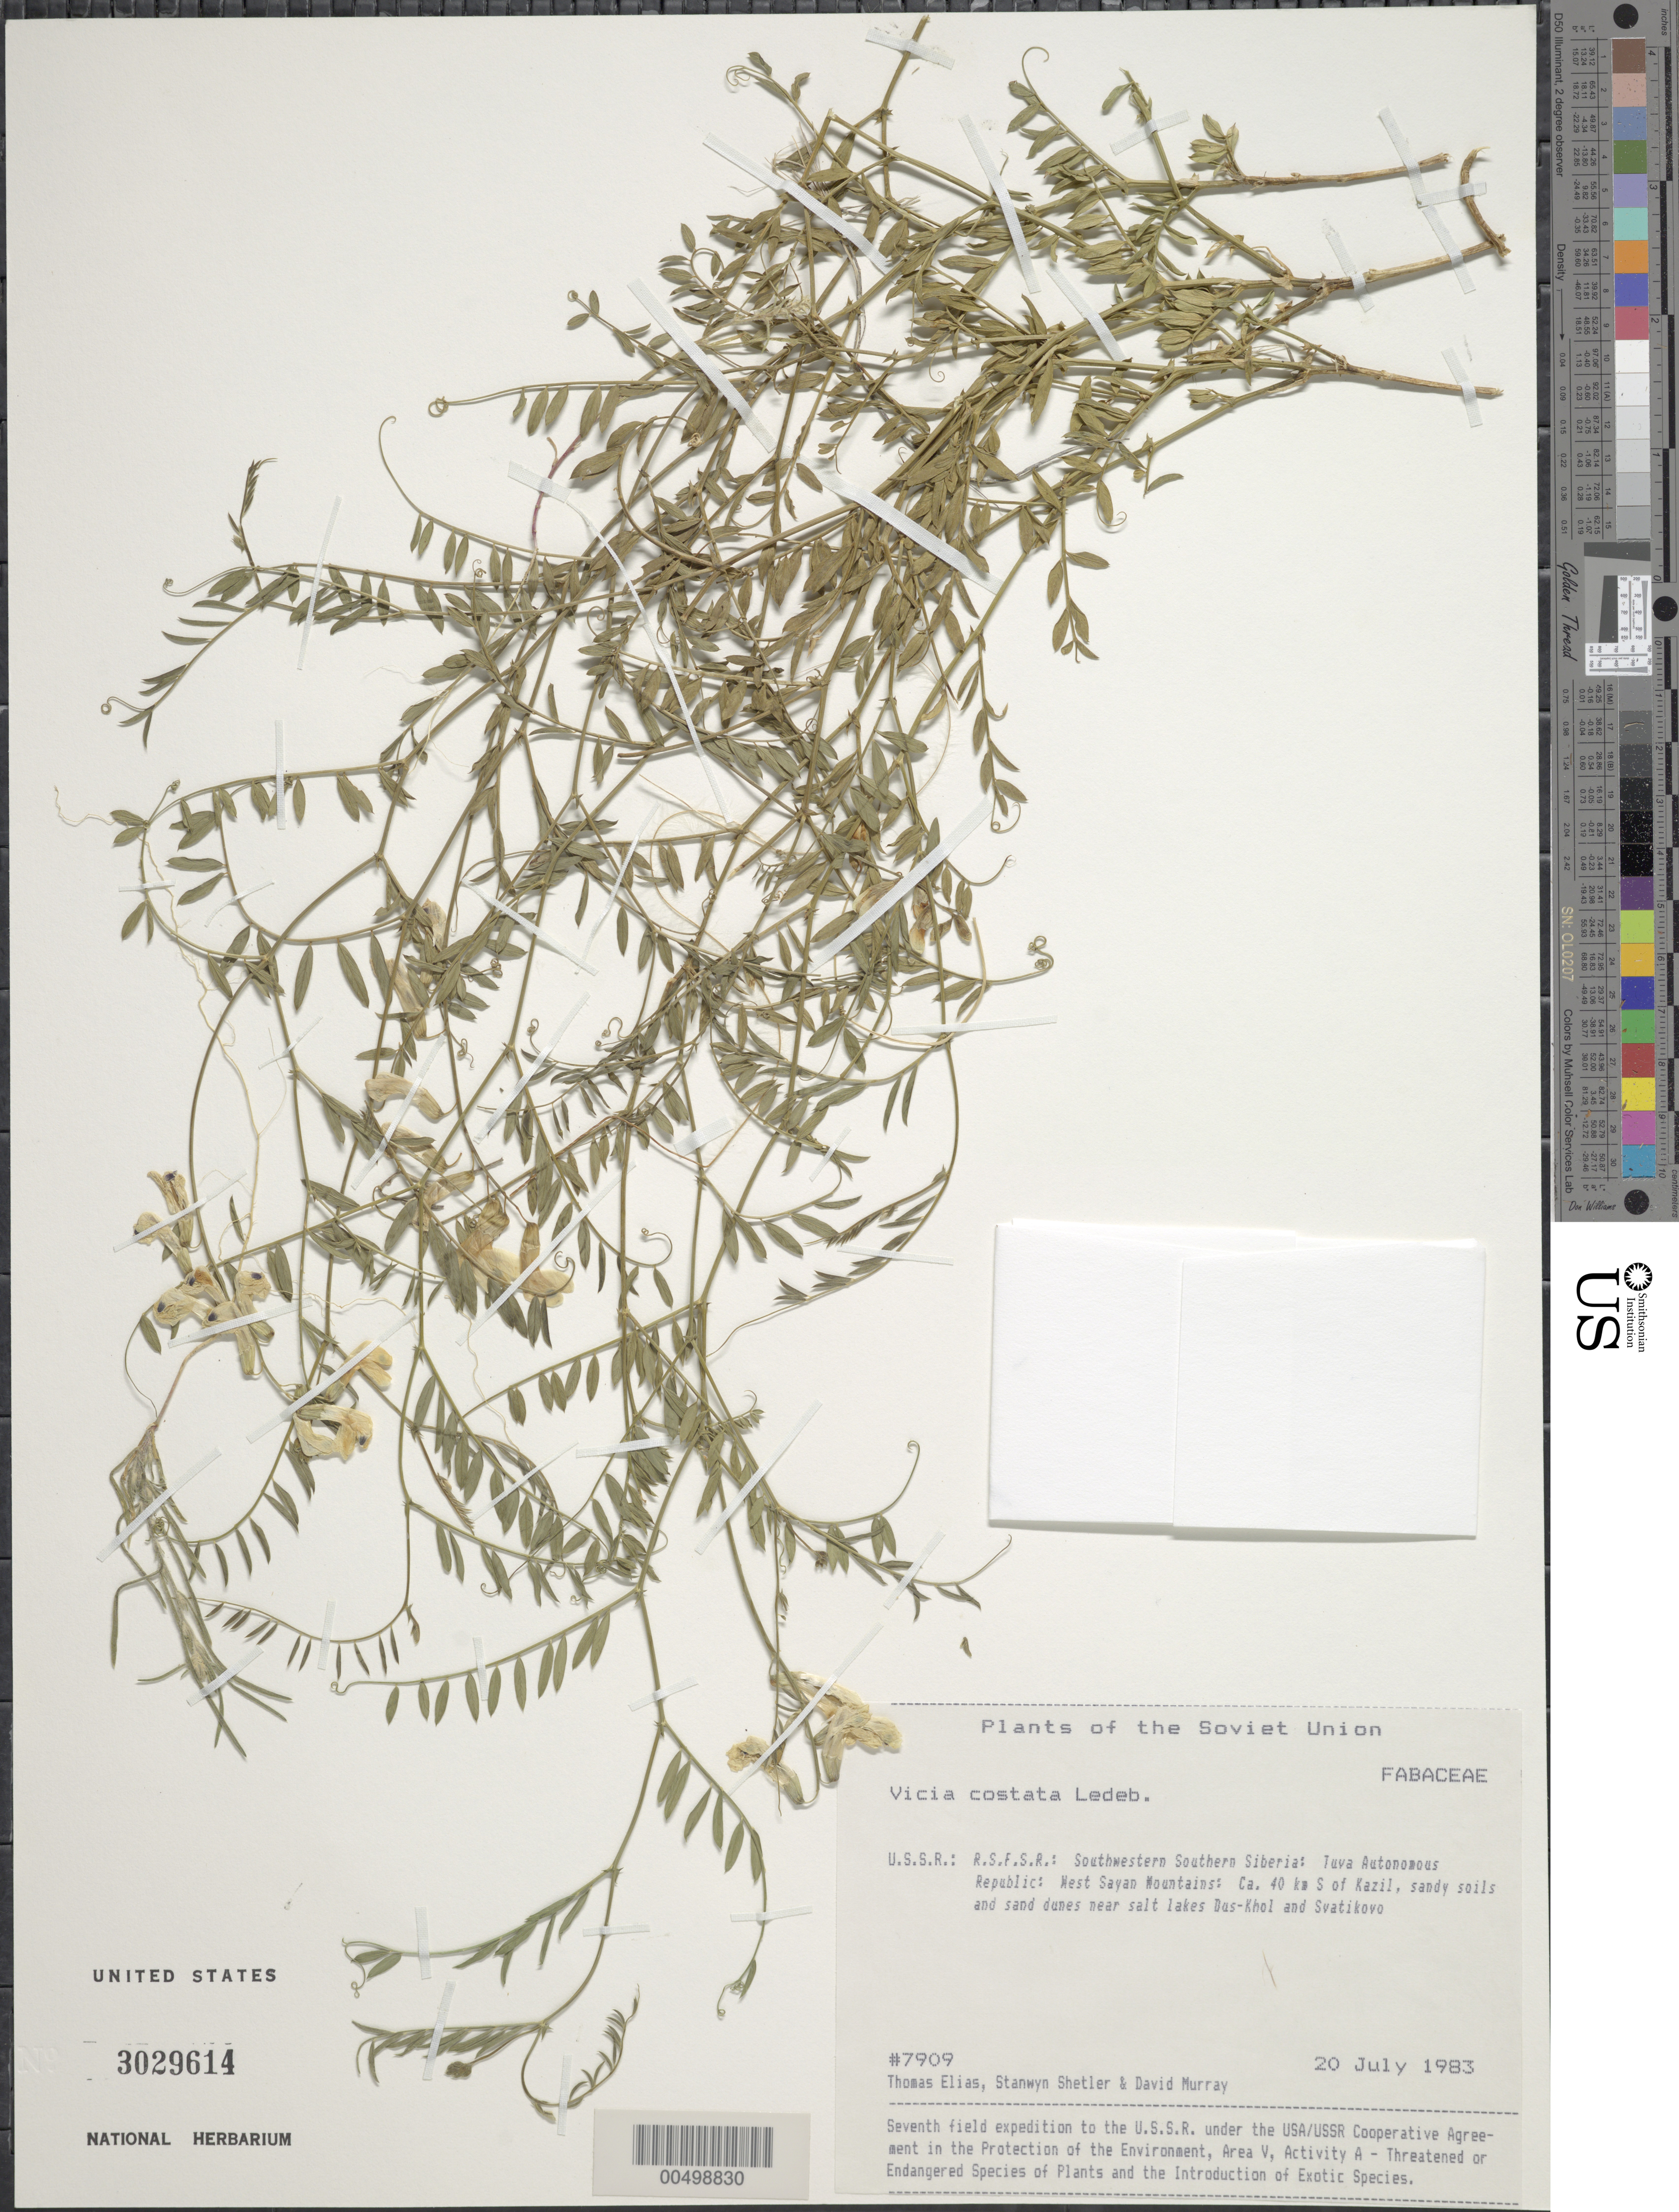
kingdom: Plantae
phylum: Tracheophyta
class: Magnoliopsida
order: Fabales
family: Fabaceae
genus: Vicia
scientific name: Vicia costata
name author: Ledeb.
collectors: T. Elias, S. Shetler & D. F. Murray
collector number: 7909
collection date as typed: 20 Jul 1983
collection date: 1983-07-20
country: Russian Federation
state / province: Tuva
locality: West Sayan Mountains, ca. 40 km S of Kazil [Kyzyl], near salt lakes Dus-Khol and Svatikovo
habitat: sandy soils and sand dunes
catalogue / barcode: US 3029614